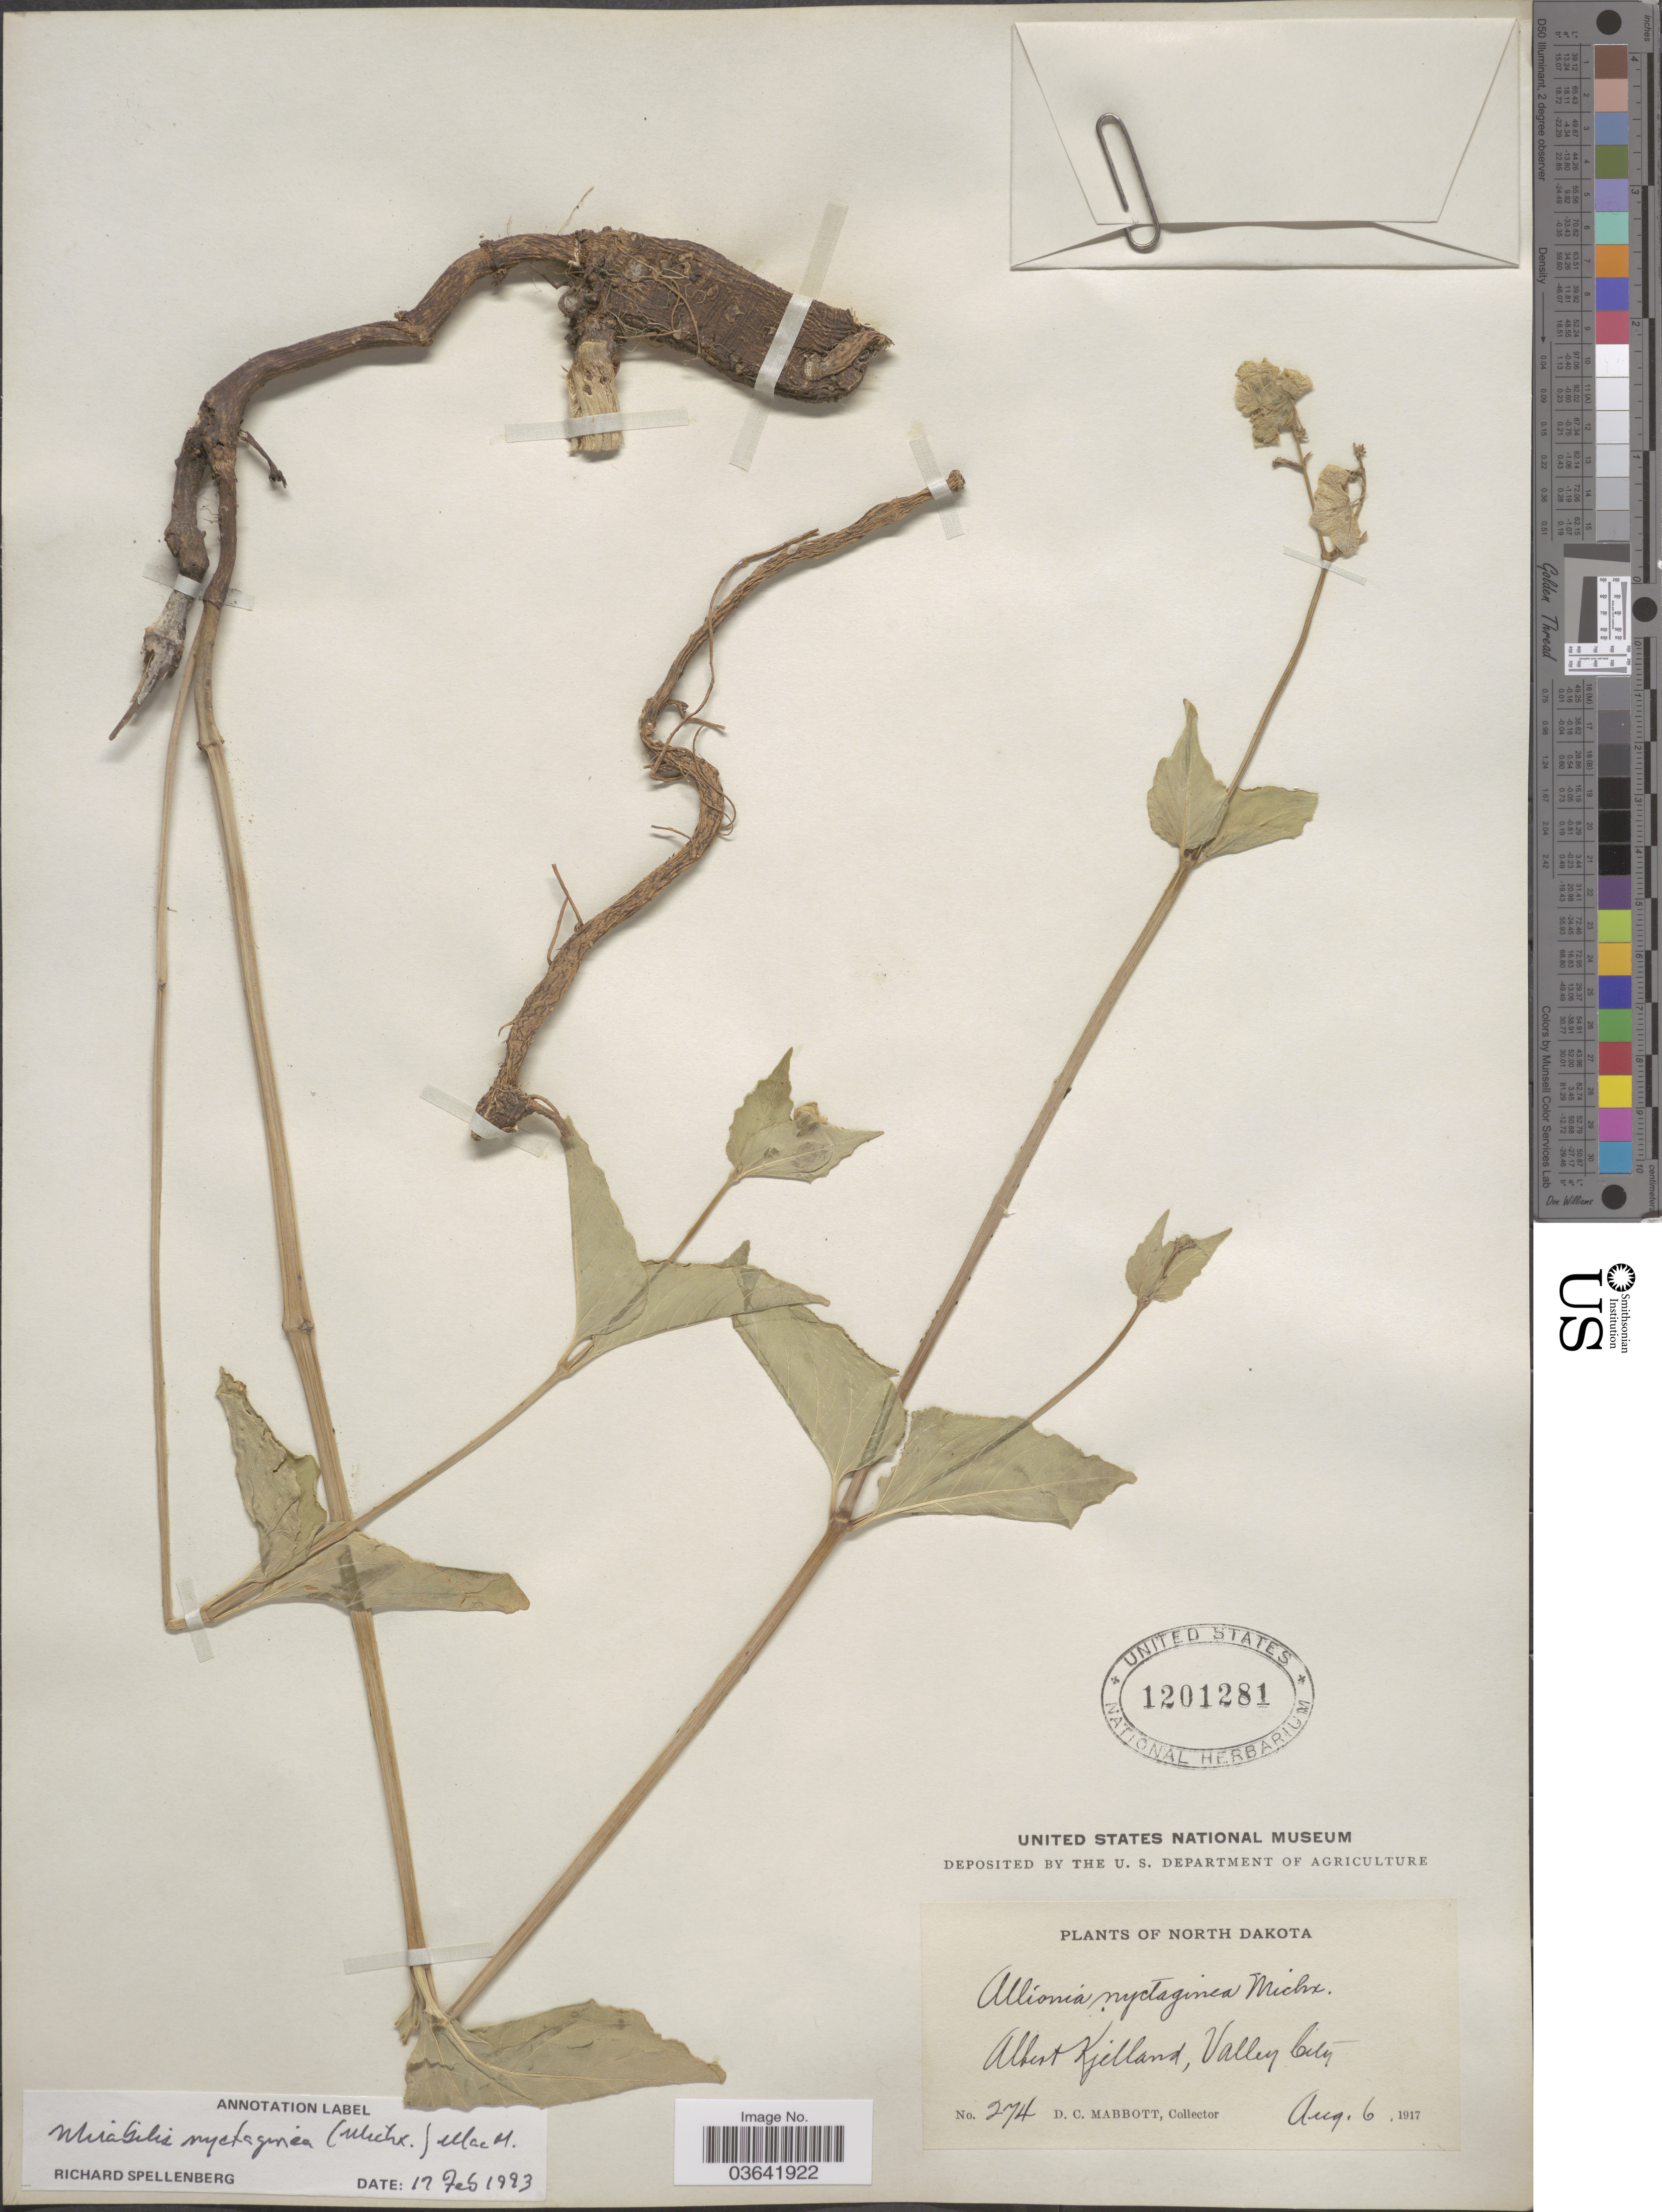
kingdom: Plantae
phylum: Tracheophyta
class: Magnoliopsida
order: Caryophyllales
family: Nyctaginaceae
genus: Mirabilis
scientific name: Mirabilis nyctaginea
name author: (Michx.) MacMill.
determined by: Spellenberg, R.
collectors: D. Mabbott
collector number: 274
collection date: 1917-08-06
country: United States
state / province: North Dakota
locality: Albert Kjelland, Valley City.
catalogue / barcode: US 1201281